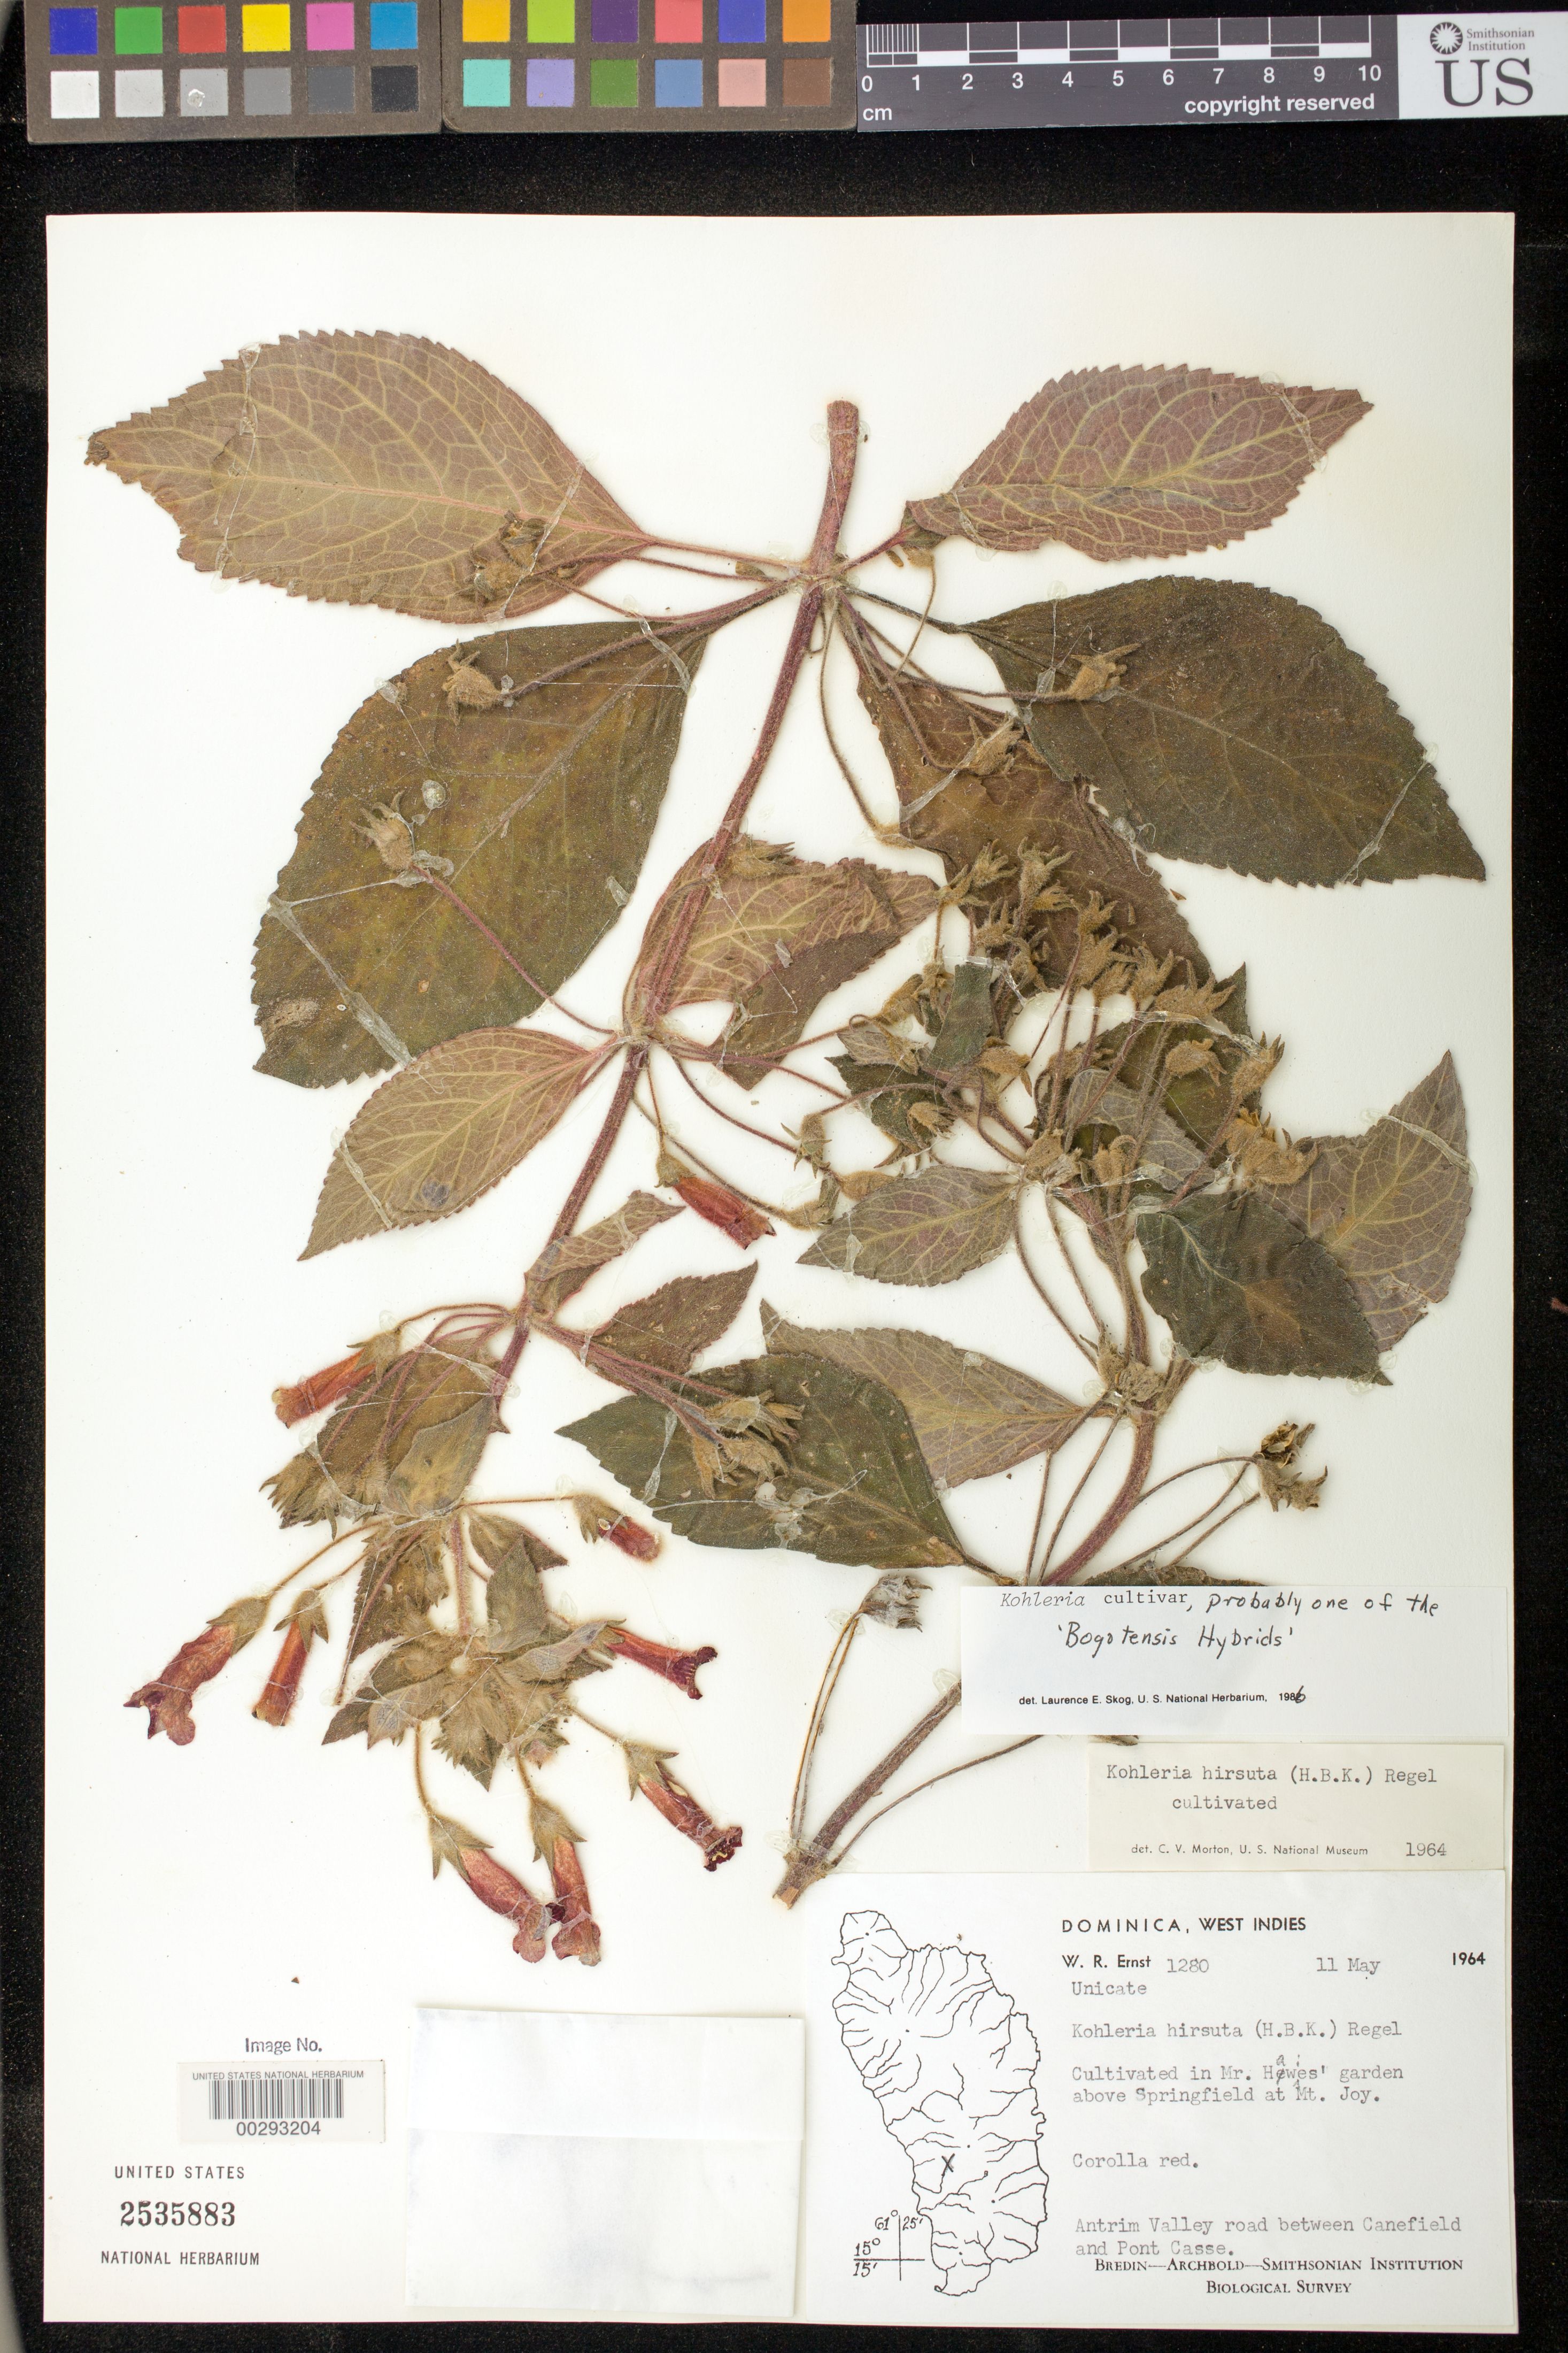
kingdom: Plantae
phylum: Tracheophyta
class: Magnoliopsida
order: Lamiales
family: Gesneriaceae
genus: Kohleria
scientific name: Kohleria hybrid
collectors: W. R. Ernst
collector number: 1280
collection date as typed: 11 May 1964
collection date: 1964-05-11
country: Dominica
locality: Dominica: Antrim Valley road between Canefoeld and Pont Casse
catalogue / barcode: US 2535883